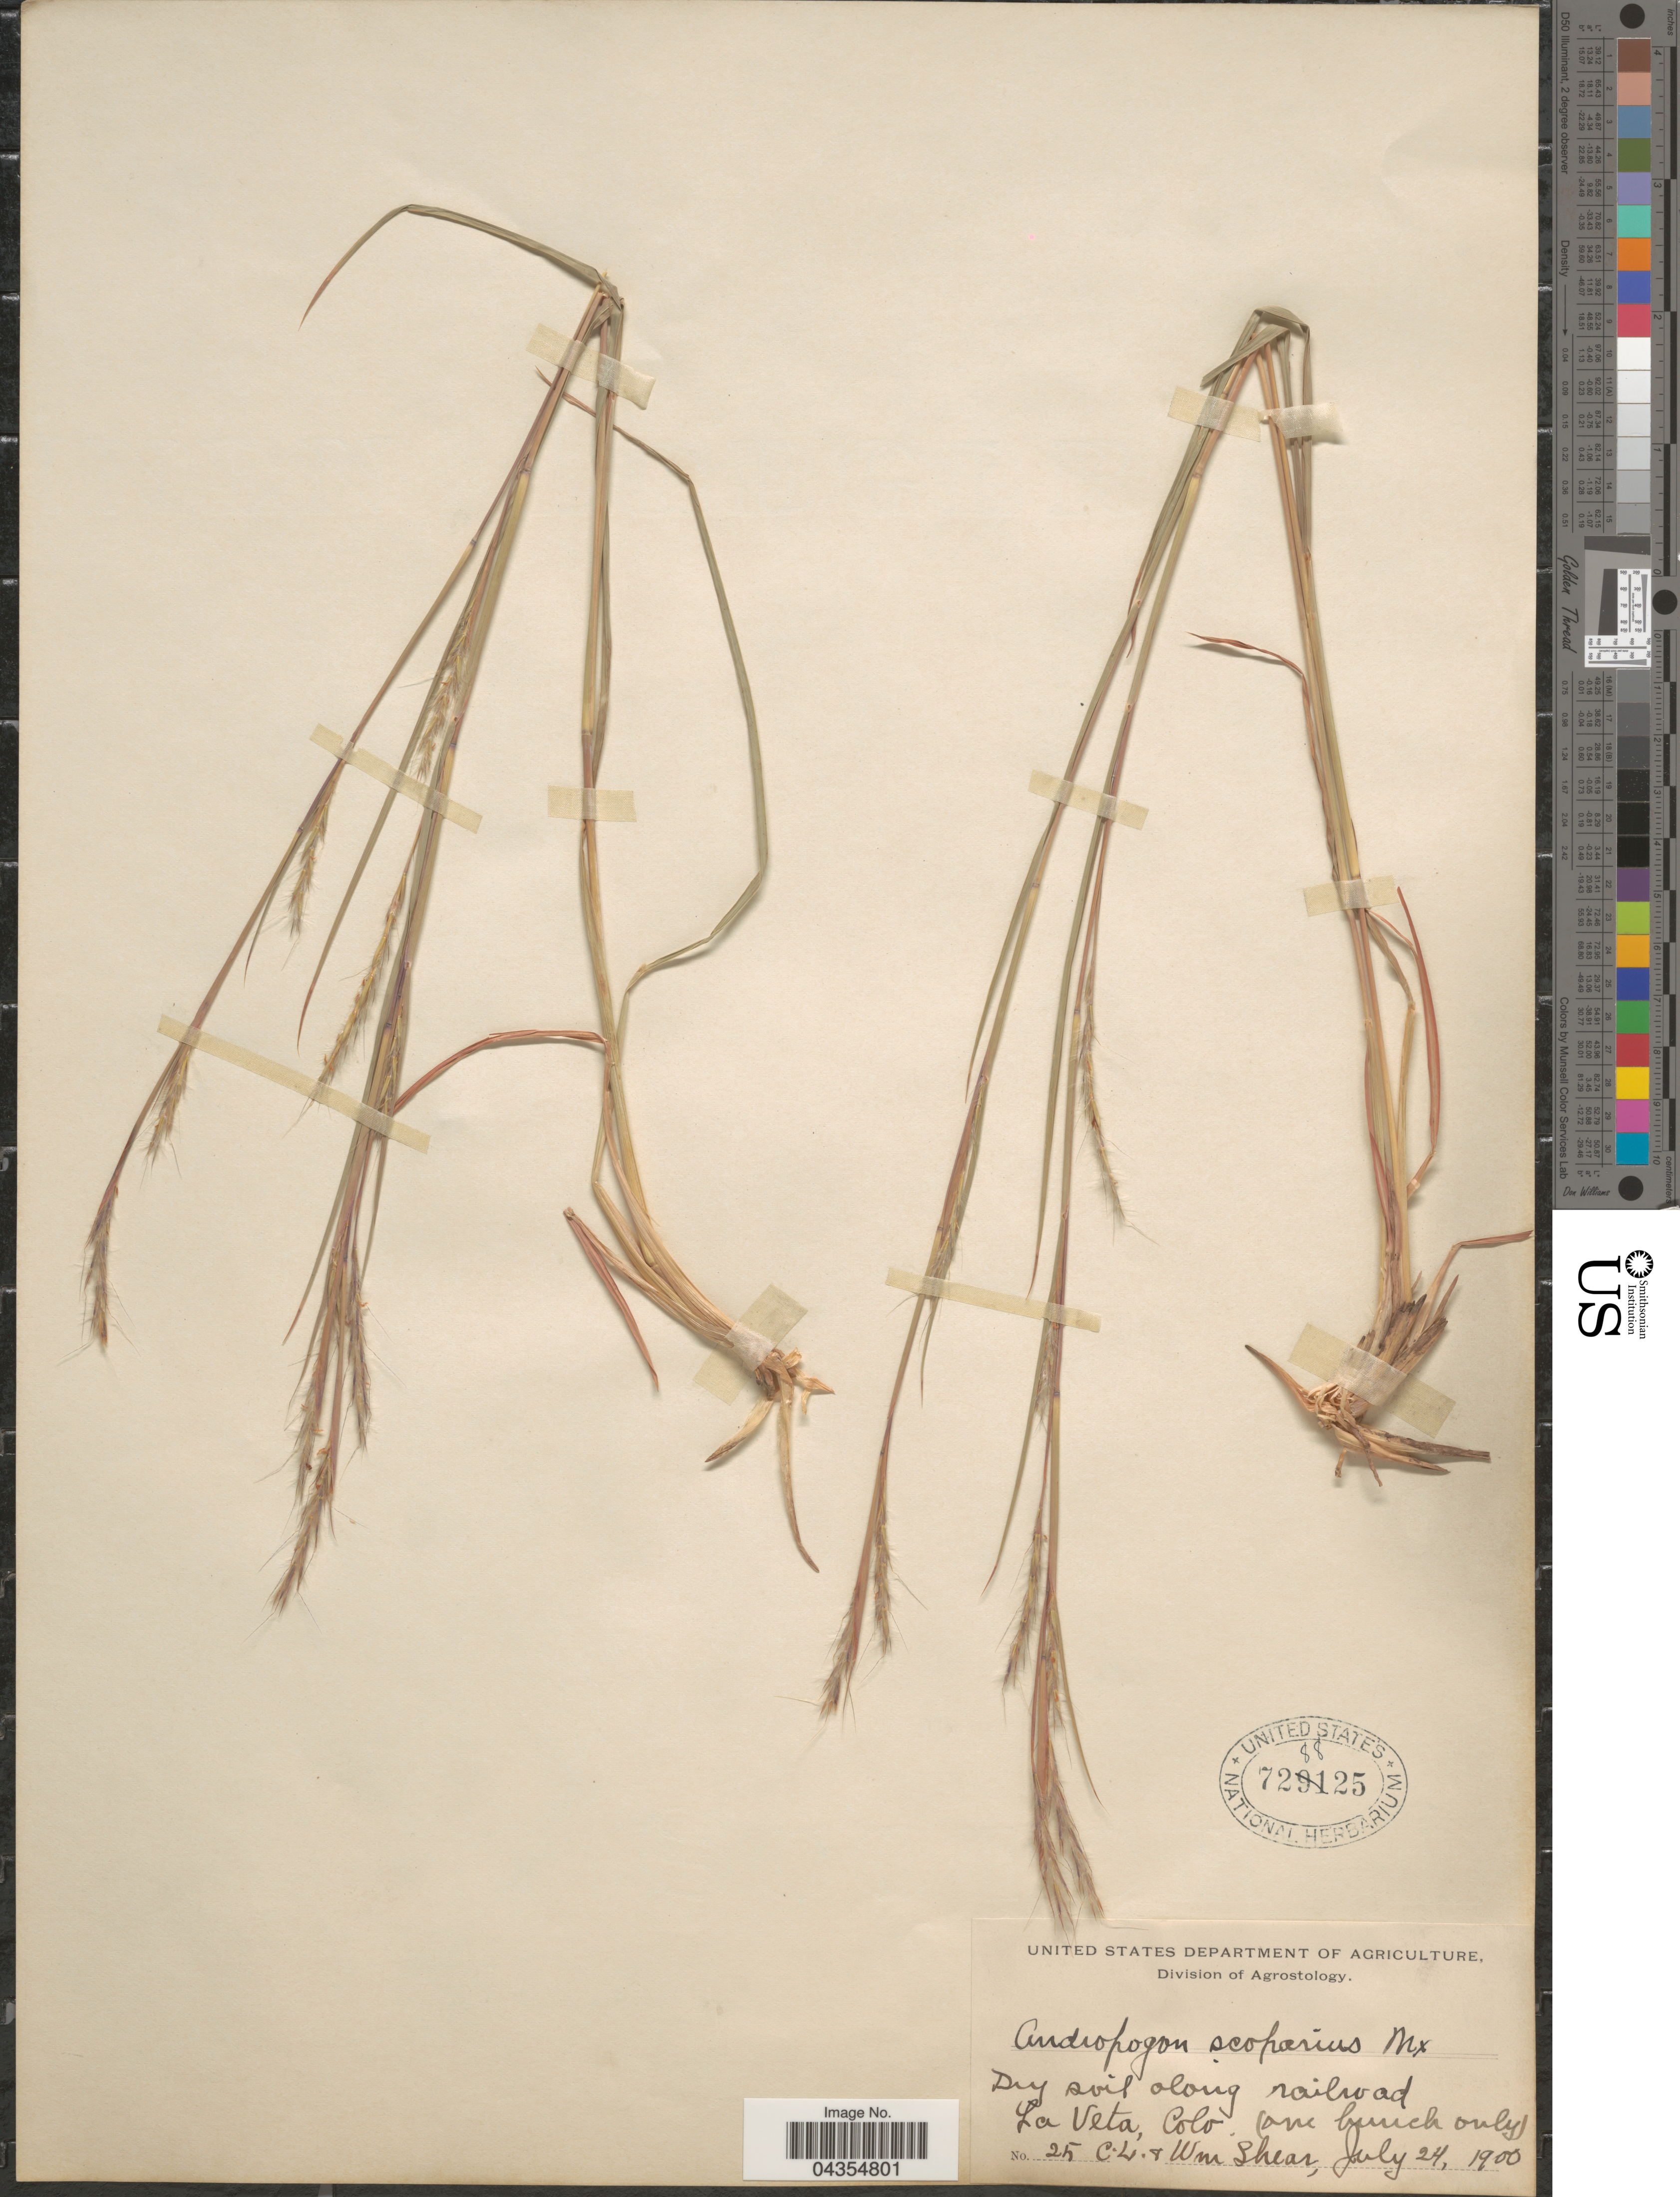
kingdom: Plantae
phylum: Tracheophyta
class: Liliopsida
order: Poales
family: Poaceae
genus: Schizachyrium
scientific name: Schizachyrium sanguineum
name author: (Retz.) Alston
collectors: C. L. Shear & W. Shear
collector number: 25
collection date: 1900-07-24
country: United States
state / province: Colorado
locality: La Veta.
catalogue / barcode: US 728825